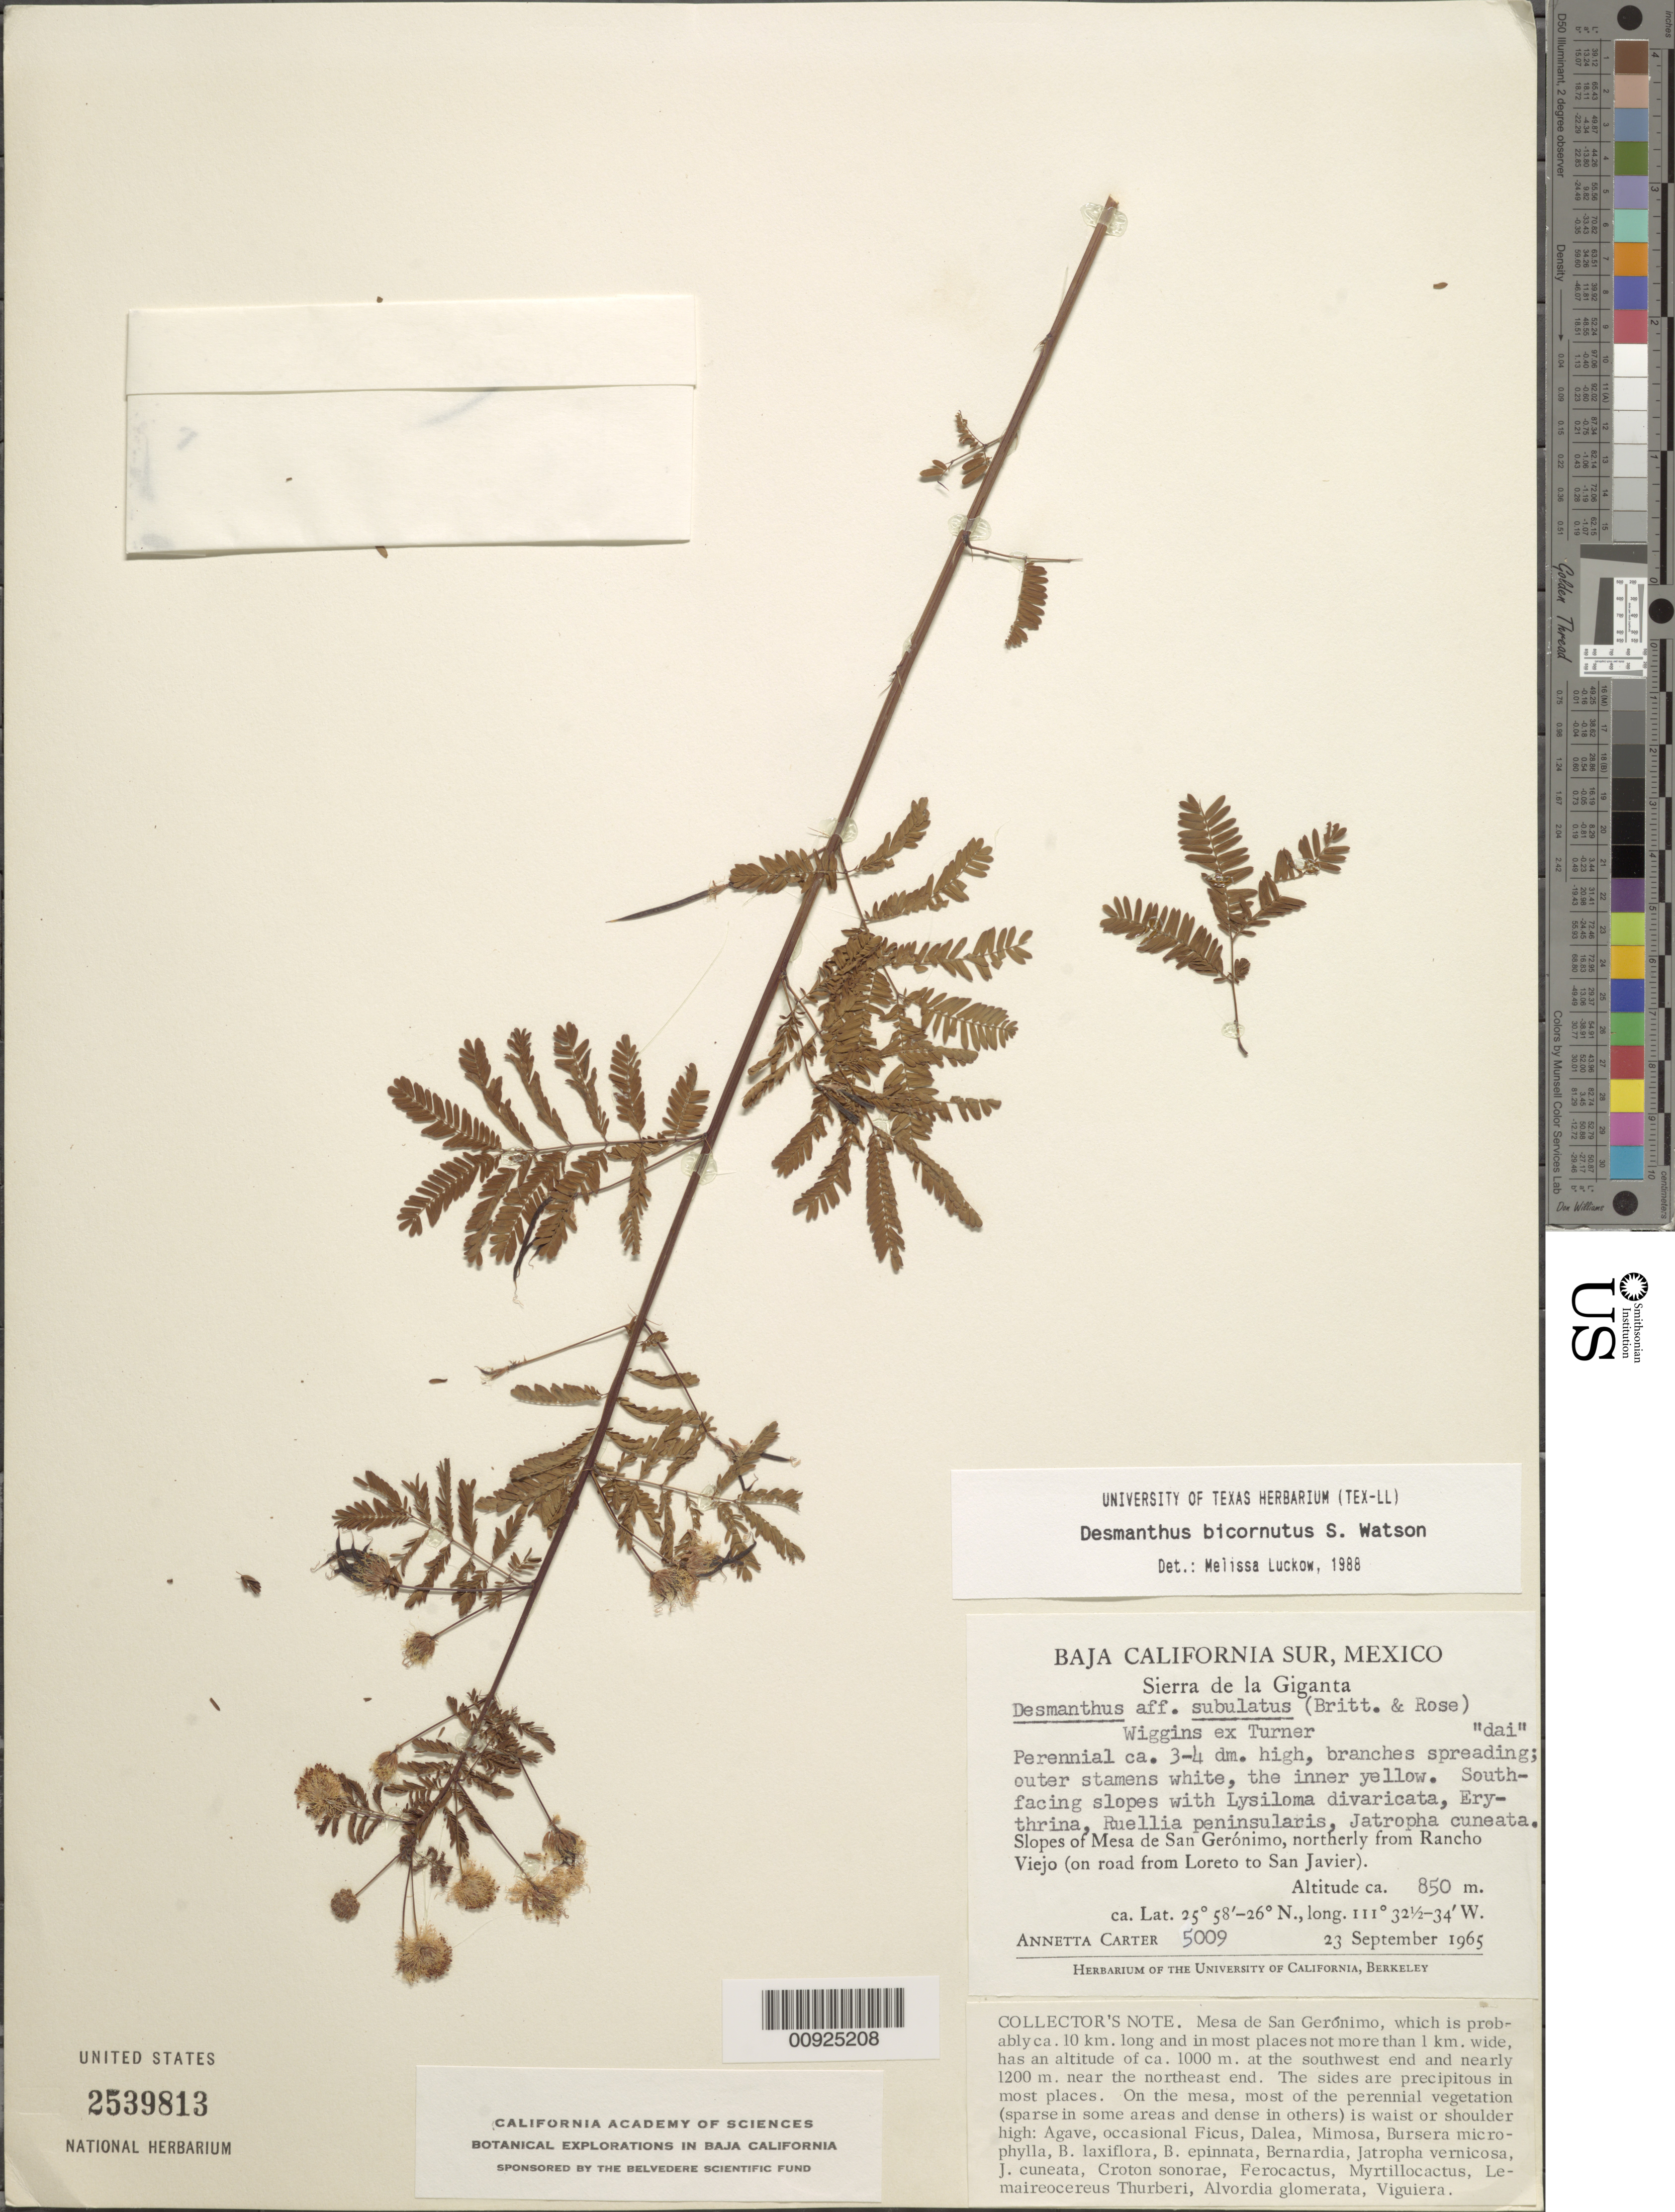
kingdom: Plantae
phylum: Tracheophyta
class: Magnoliopsida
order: Fabales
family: Fabaceae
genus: Desmanthus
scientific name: Desmanthus bicornutus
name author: S. Watson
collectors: A. Carter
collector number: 5009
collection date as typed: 23 Sep 1965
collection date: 1965-09-23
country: Mexico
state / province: Baja California Sur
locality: Slopes of Mesa de San Gerónimo, northerly from Rancho Viejo (on road from Loreto to San Javier). Baja California Sur. Sierra de la Giganta.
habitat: South-facing slopes with Lysiloma divaricata, Erythrina, Ruellia peninsularis, Jatropha cuneata.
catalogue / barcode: US 2539813